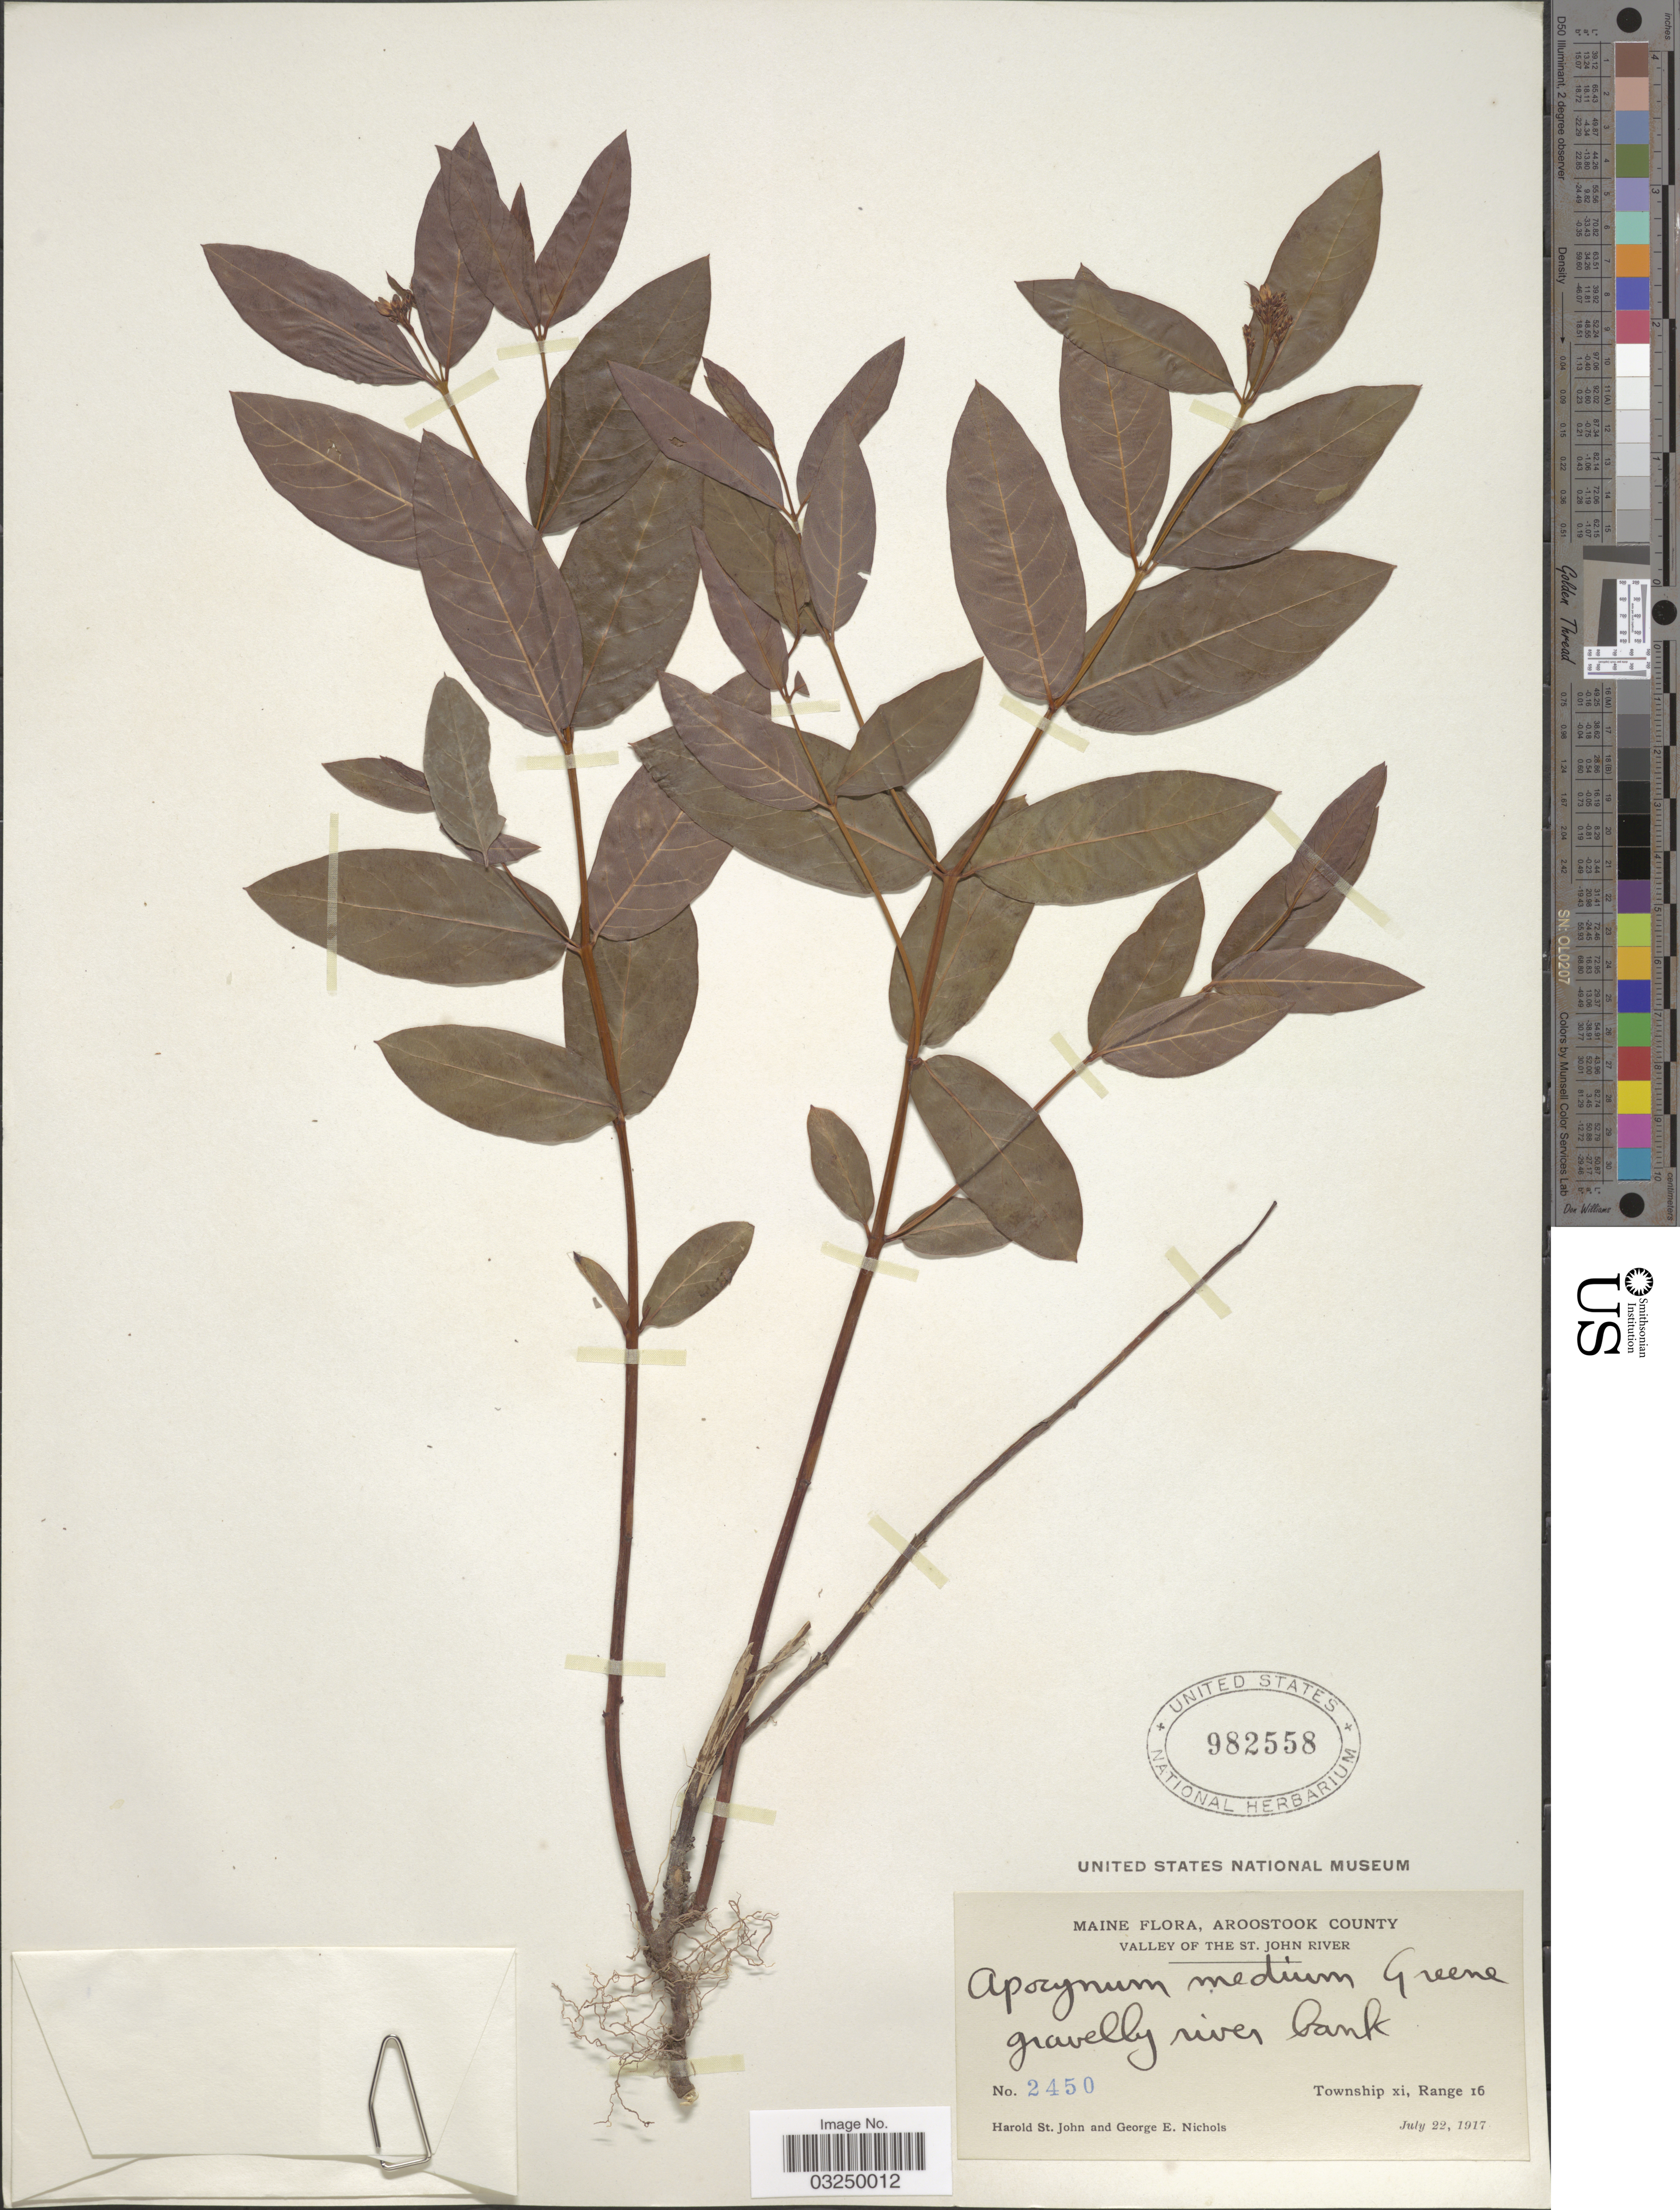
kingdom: Plantae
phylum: Tracheophyta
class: Magnoliopsida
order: Gentianales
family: Apocynaceae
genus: Apocynum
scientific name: Apocynum medium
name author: Greene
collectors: H. St. John & G. E. Nichols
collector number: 2450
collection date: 1917-07-22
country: United States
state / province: Maine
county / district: Aroostook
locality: Valley of the St. John River. Gravelly river bank. Township xi, Range 16.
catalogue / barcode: US 982558